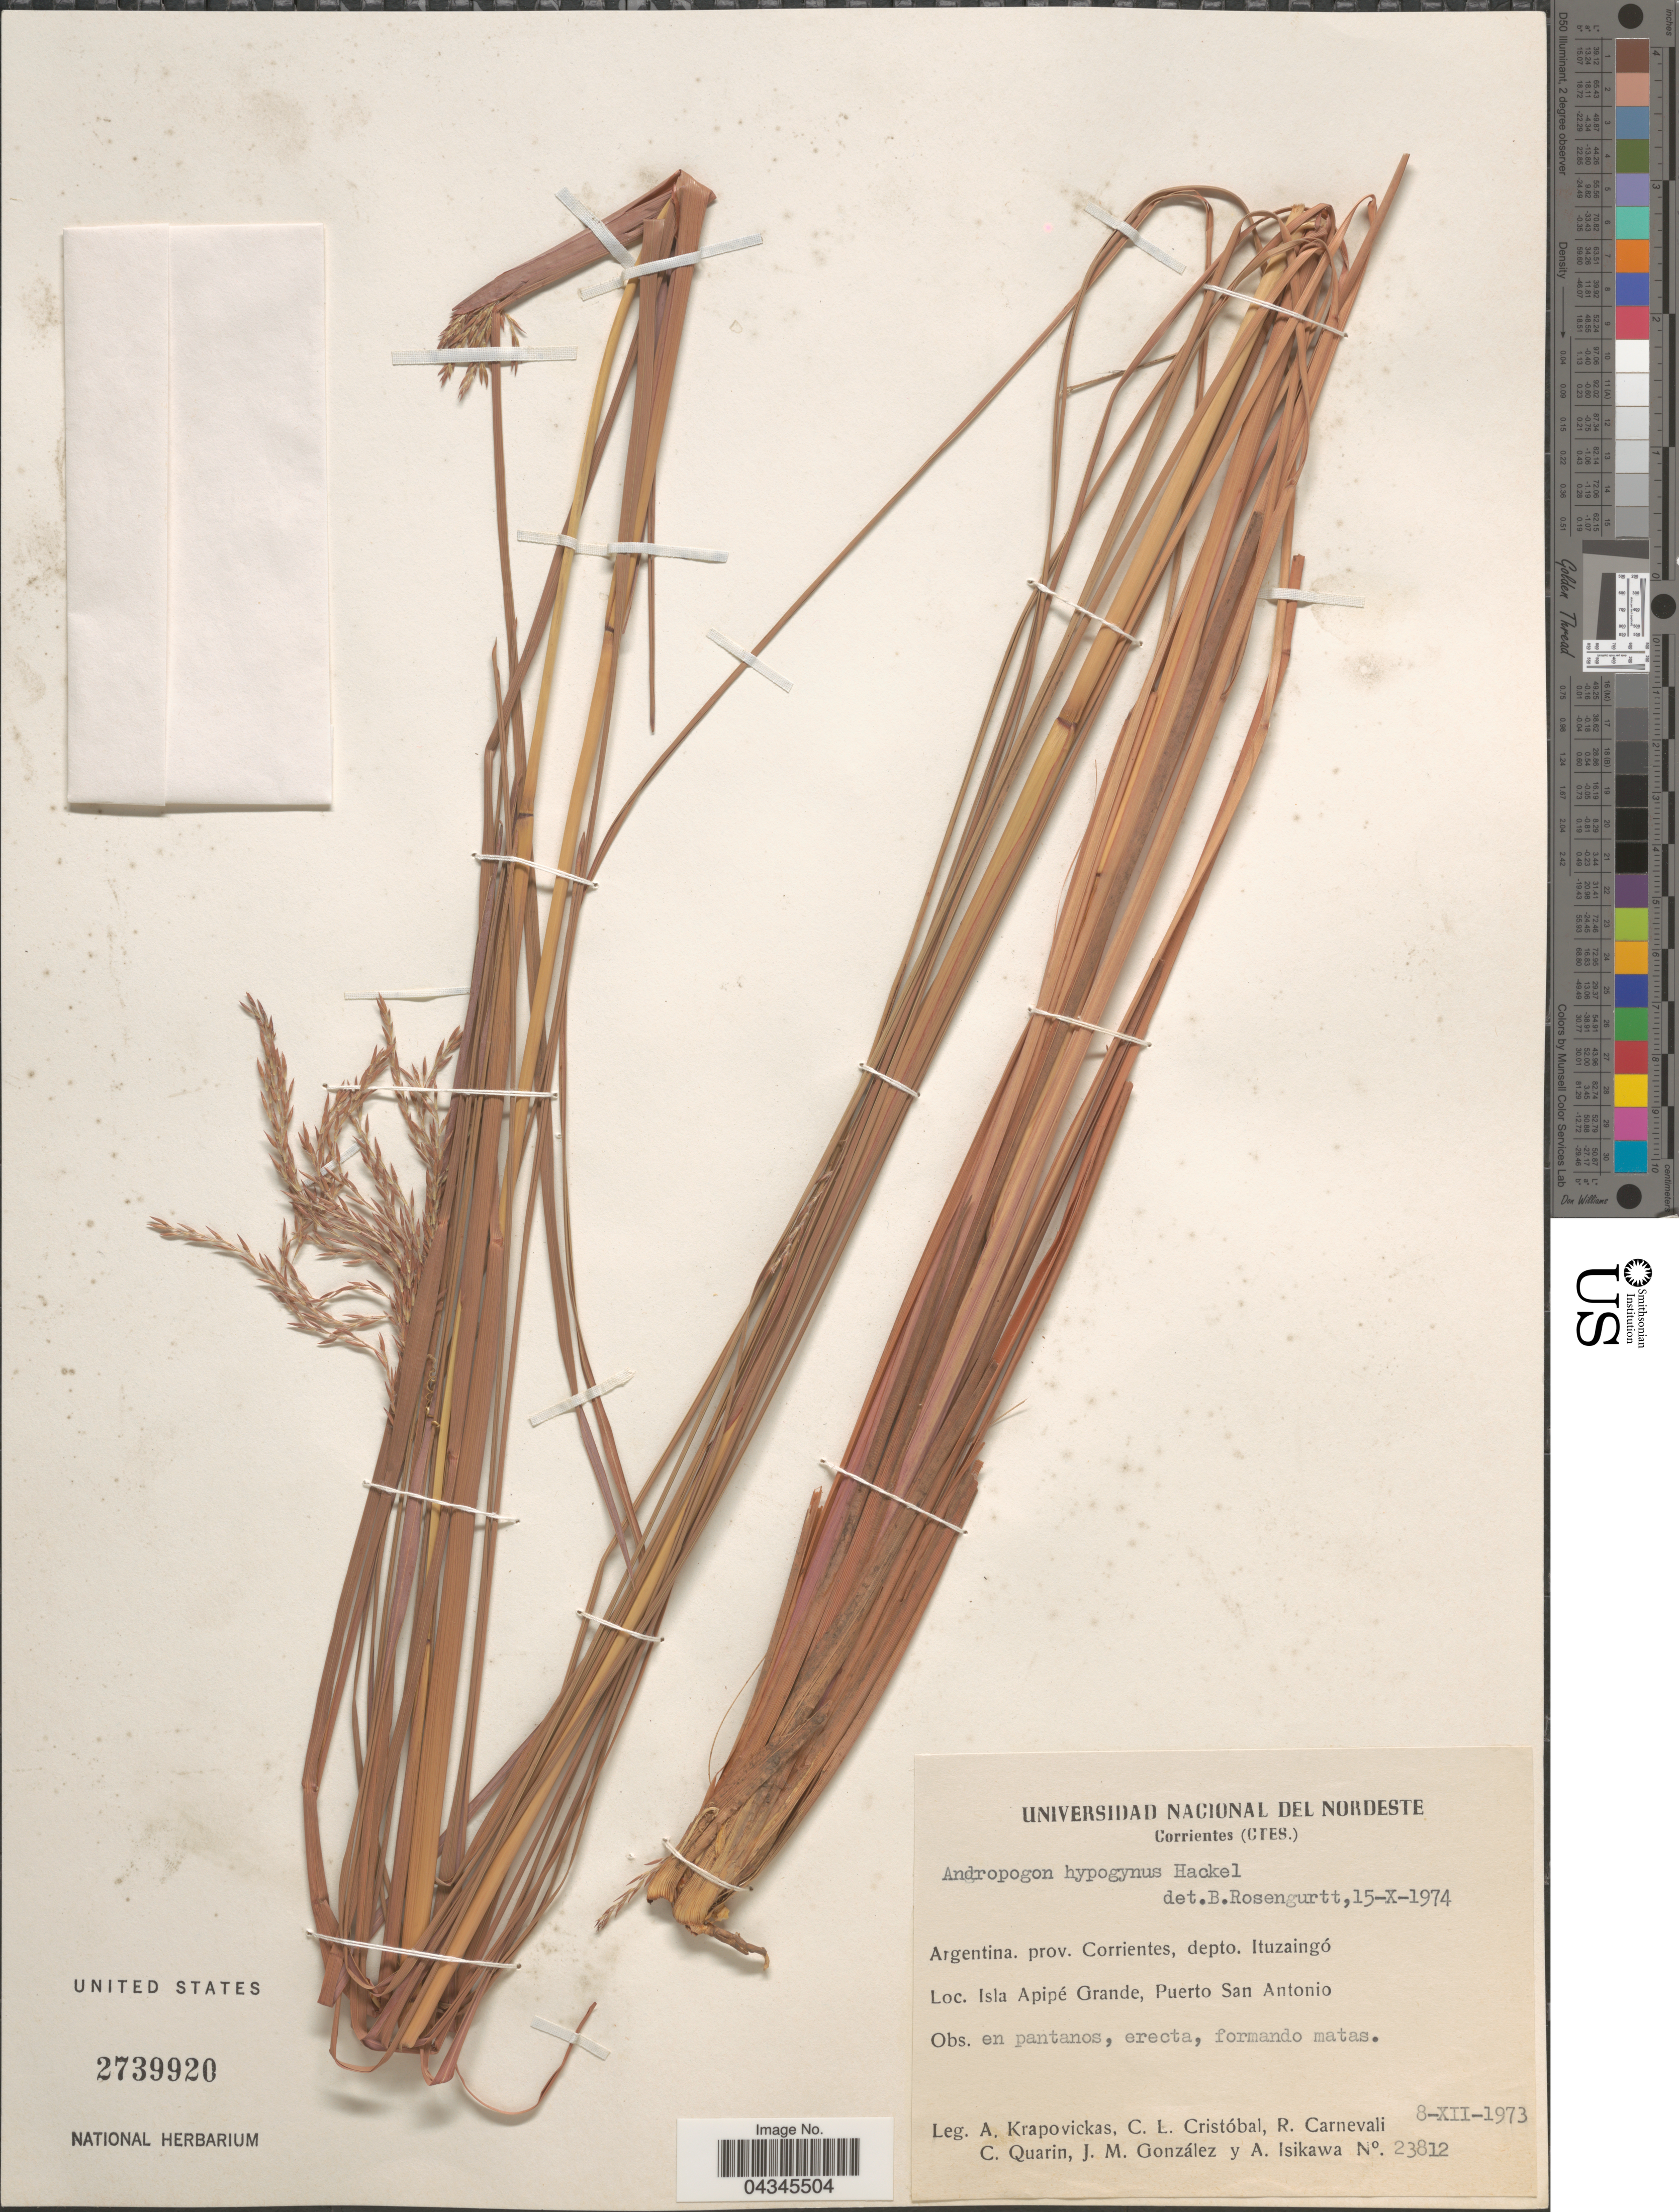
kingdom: Plantae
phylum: Tracheophyta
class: Liliopsida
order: Poales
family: Poaceae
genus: Andropogon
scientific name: Andropogon hypogynus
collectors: A. Krapovickas, C. L. Cristóbal, R. Carnevali, C. Quarin & et al.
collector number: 23812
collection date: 1973-12-08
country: Argentina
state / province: Corrientes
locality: Depto. Ituzaingó. Isla Apipé Grande, Puerto San Antonio.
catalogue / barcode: US 2739920